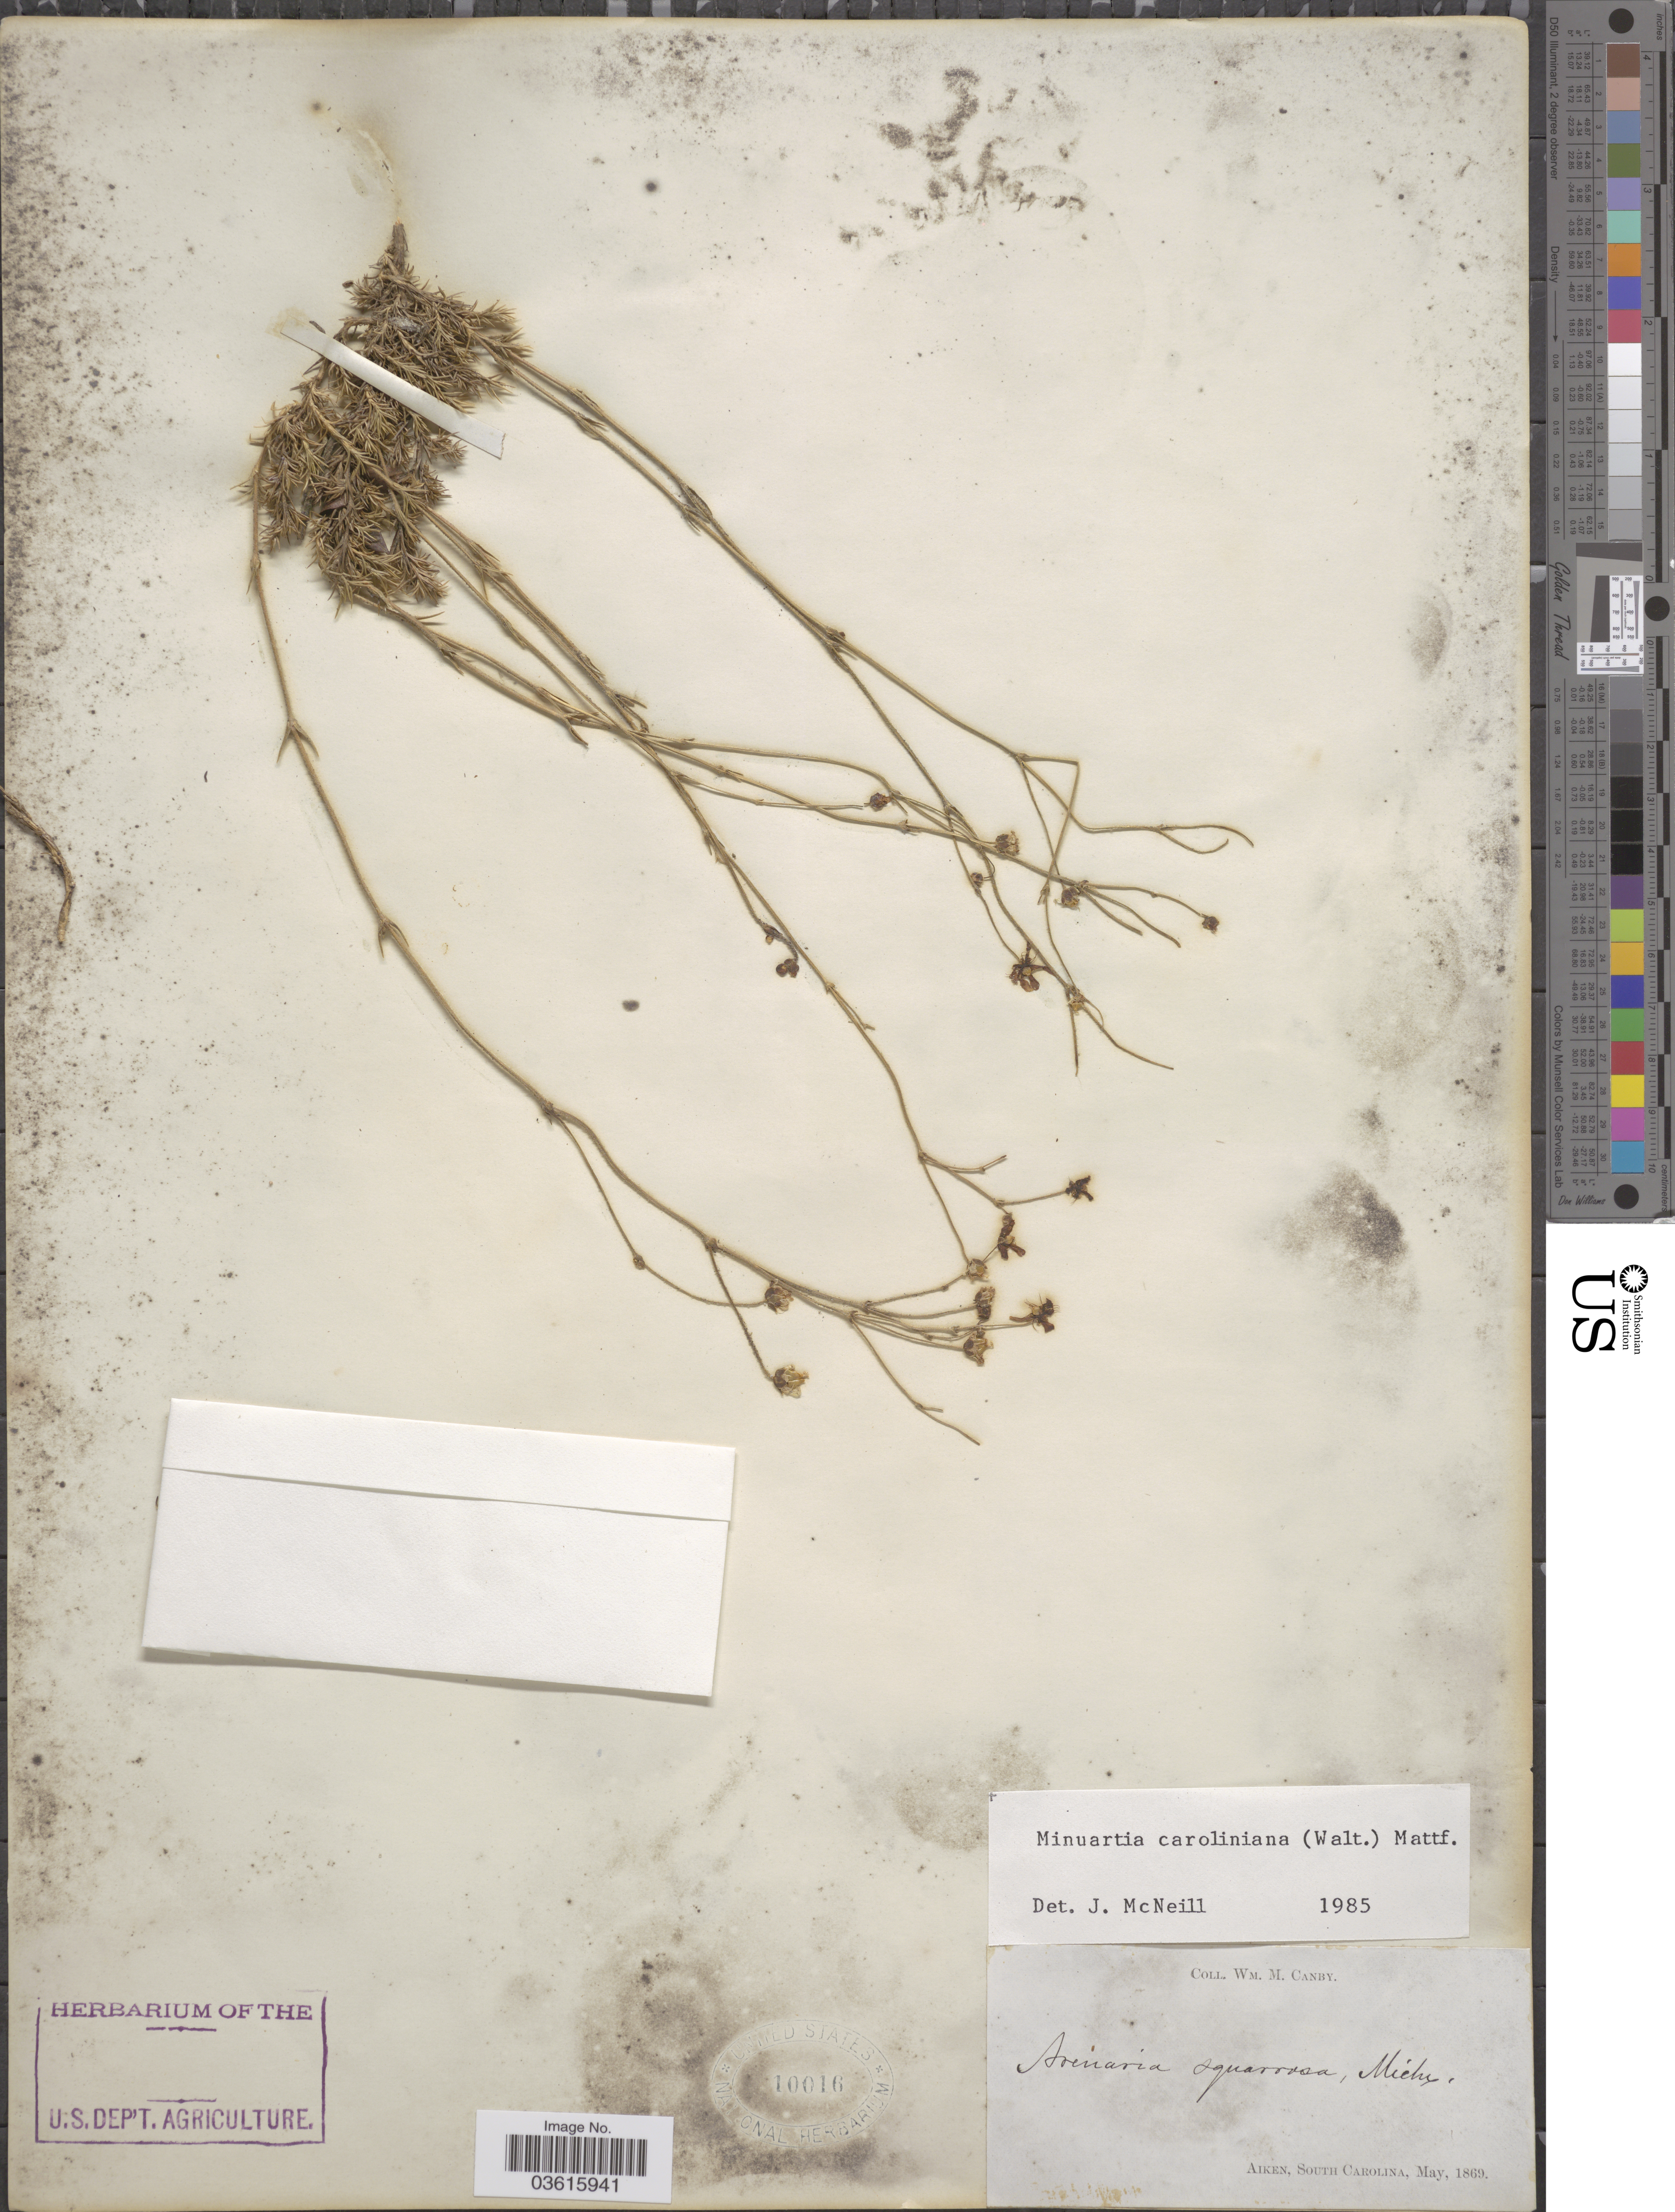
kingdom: Plantae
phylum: Tracheophyta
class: Magnoliopsida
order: Caryophyllales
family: Caryophyllaceae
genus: Minuartia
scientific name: Minuartia caroliniana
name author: (Walter) Mattf.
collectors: W. M. Canby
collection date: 1869-05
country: United States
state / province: South Carolina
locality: Aiken.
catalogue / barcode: US 10016